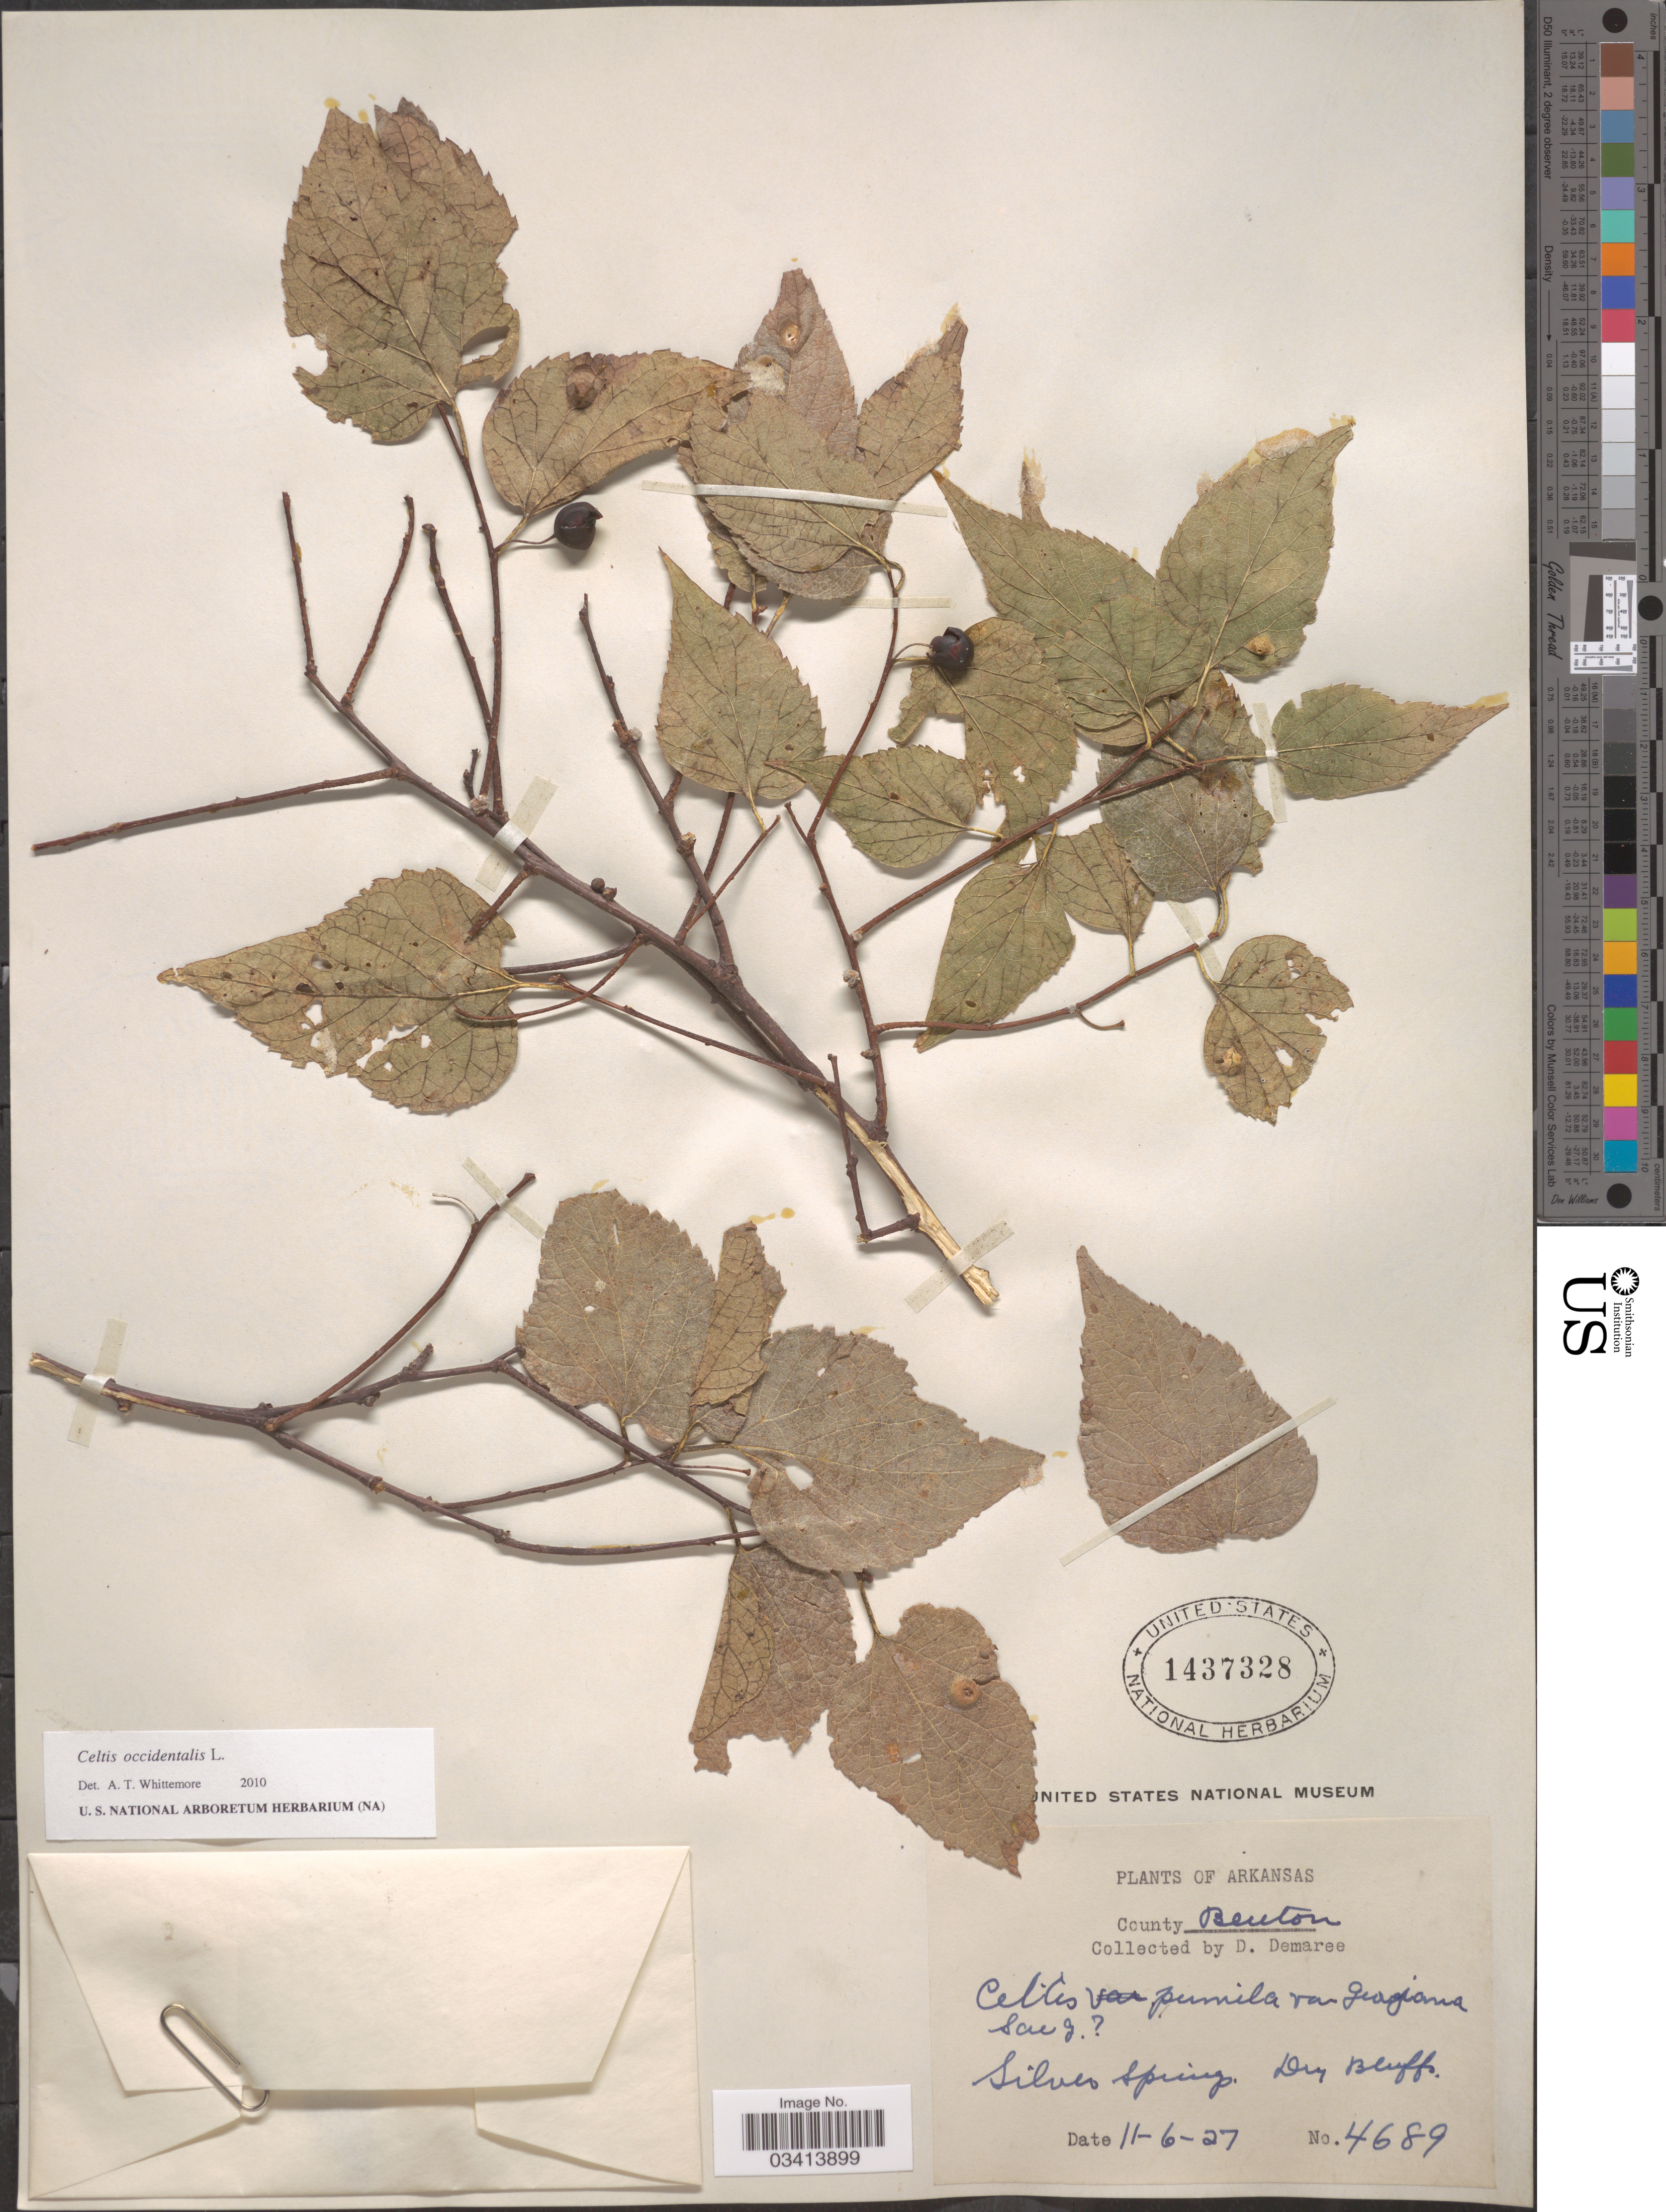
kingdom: Plantae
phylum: Tracheophyta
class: Magnoliopsida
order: Rosales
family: Cannabaceae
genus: Celtis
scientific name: Celtis occidentalis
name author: L.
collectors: D. Demaree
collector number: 4689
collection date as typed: Transcribed d/m/y: 6/11/27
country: United States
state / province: Arkansas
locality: Silver Springs.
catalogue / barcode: US 1437328